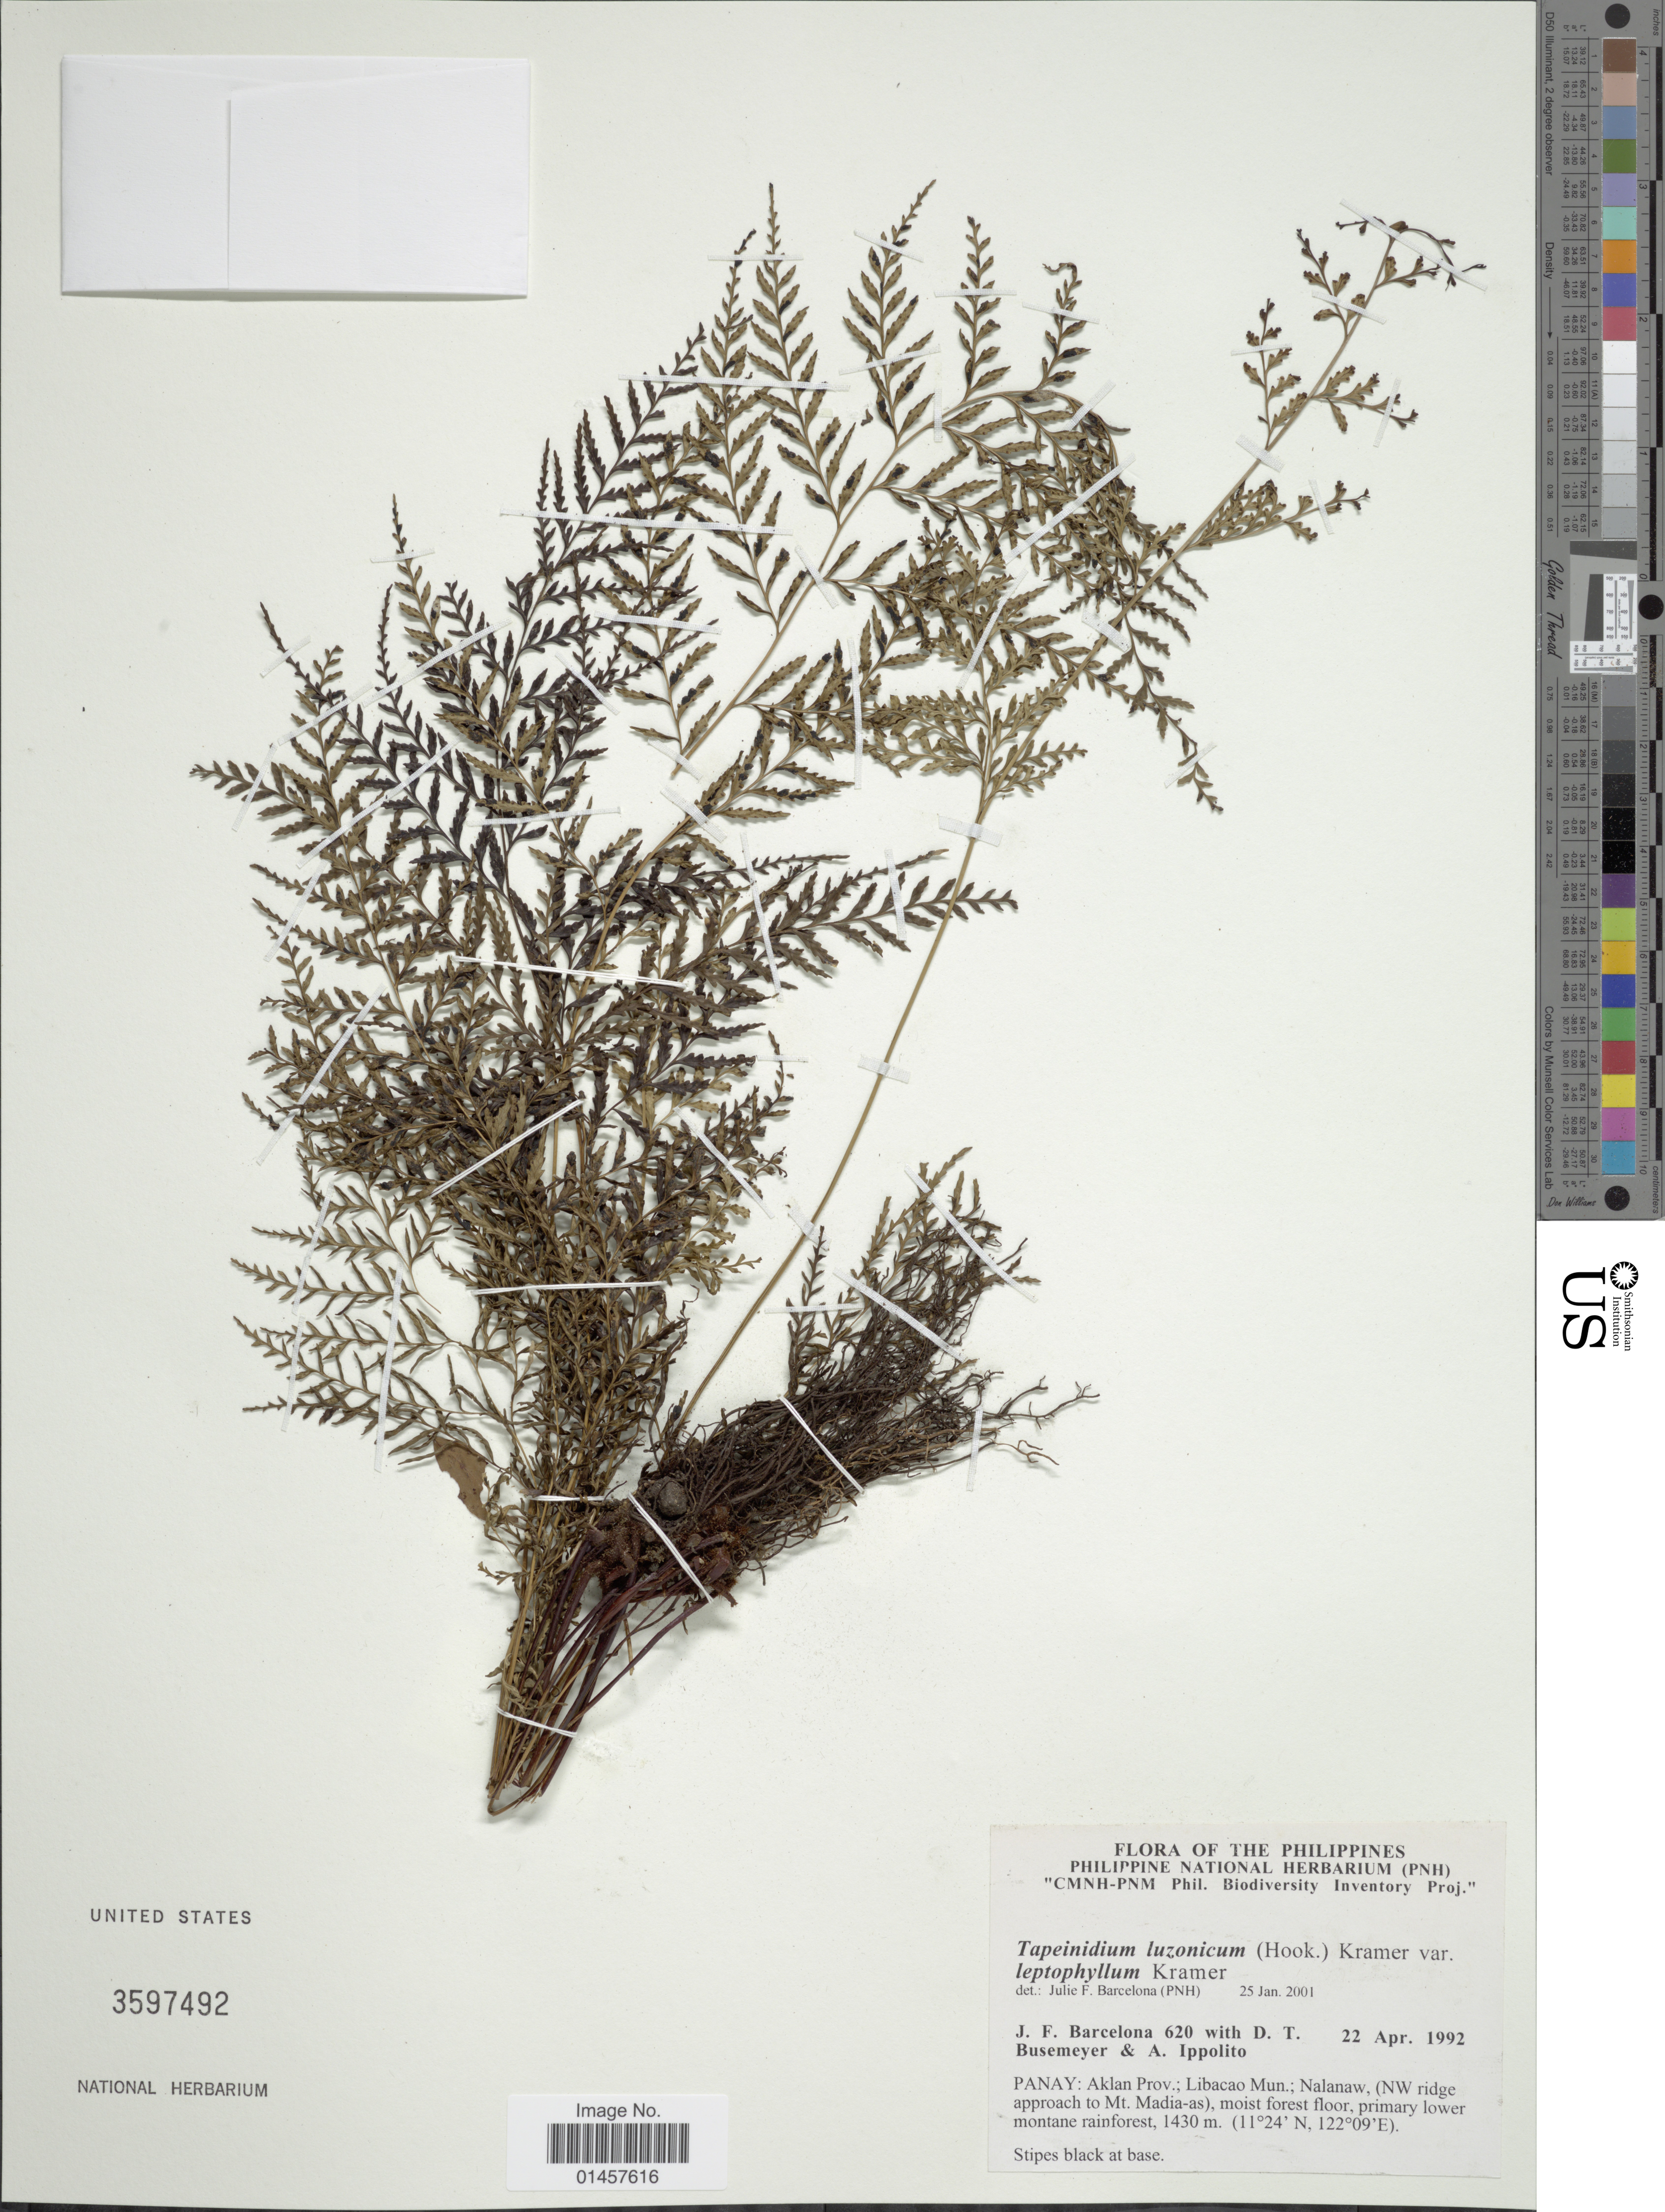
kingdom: Plantae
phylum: Tracheophyta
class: Polypodiopsida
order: Polypodiales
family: Lindsaeaceae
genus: Tapeinidium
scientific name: Tapeinidium luzonicum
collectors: J. F. Barcelona, D. Busemeyer & A. Ippolito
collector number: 620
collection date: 1992-04-22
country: Philippines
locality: Panay: Aklan prov.: Libacao Mun.: Nalanaw,(NW ridge approach to Mt. Madia-as), moist forest floor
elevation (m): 1430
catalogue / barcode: US 3597492